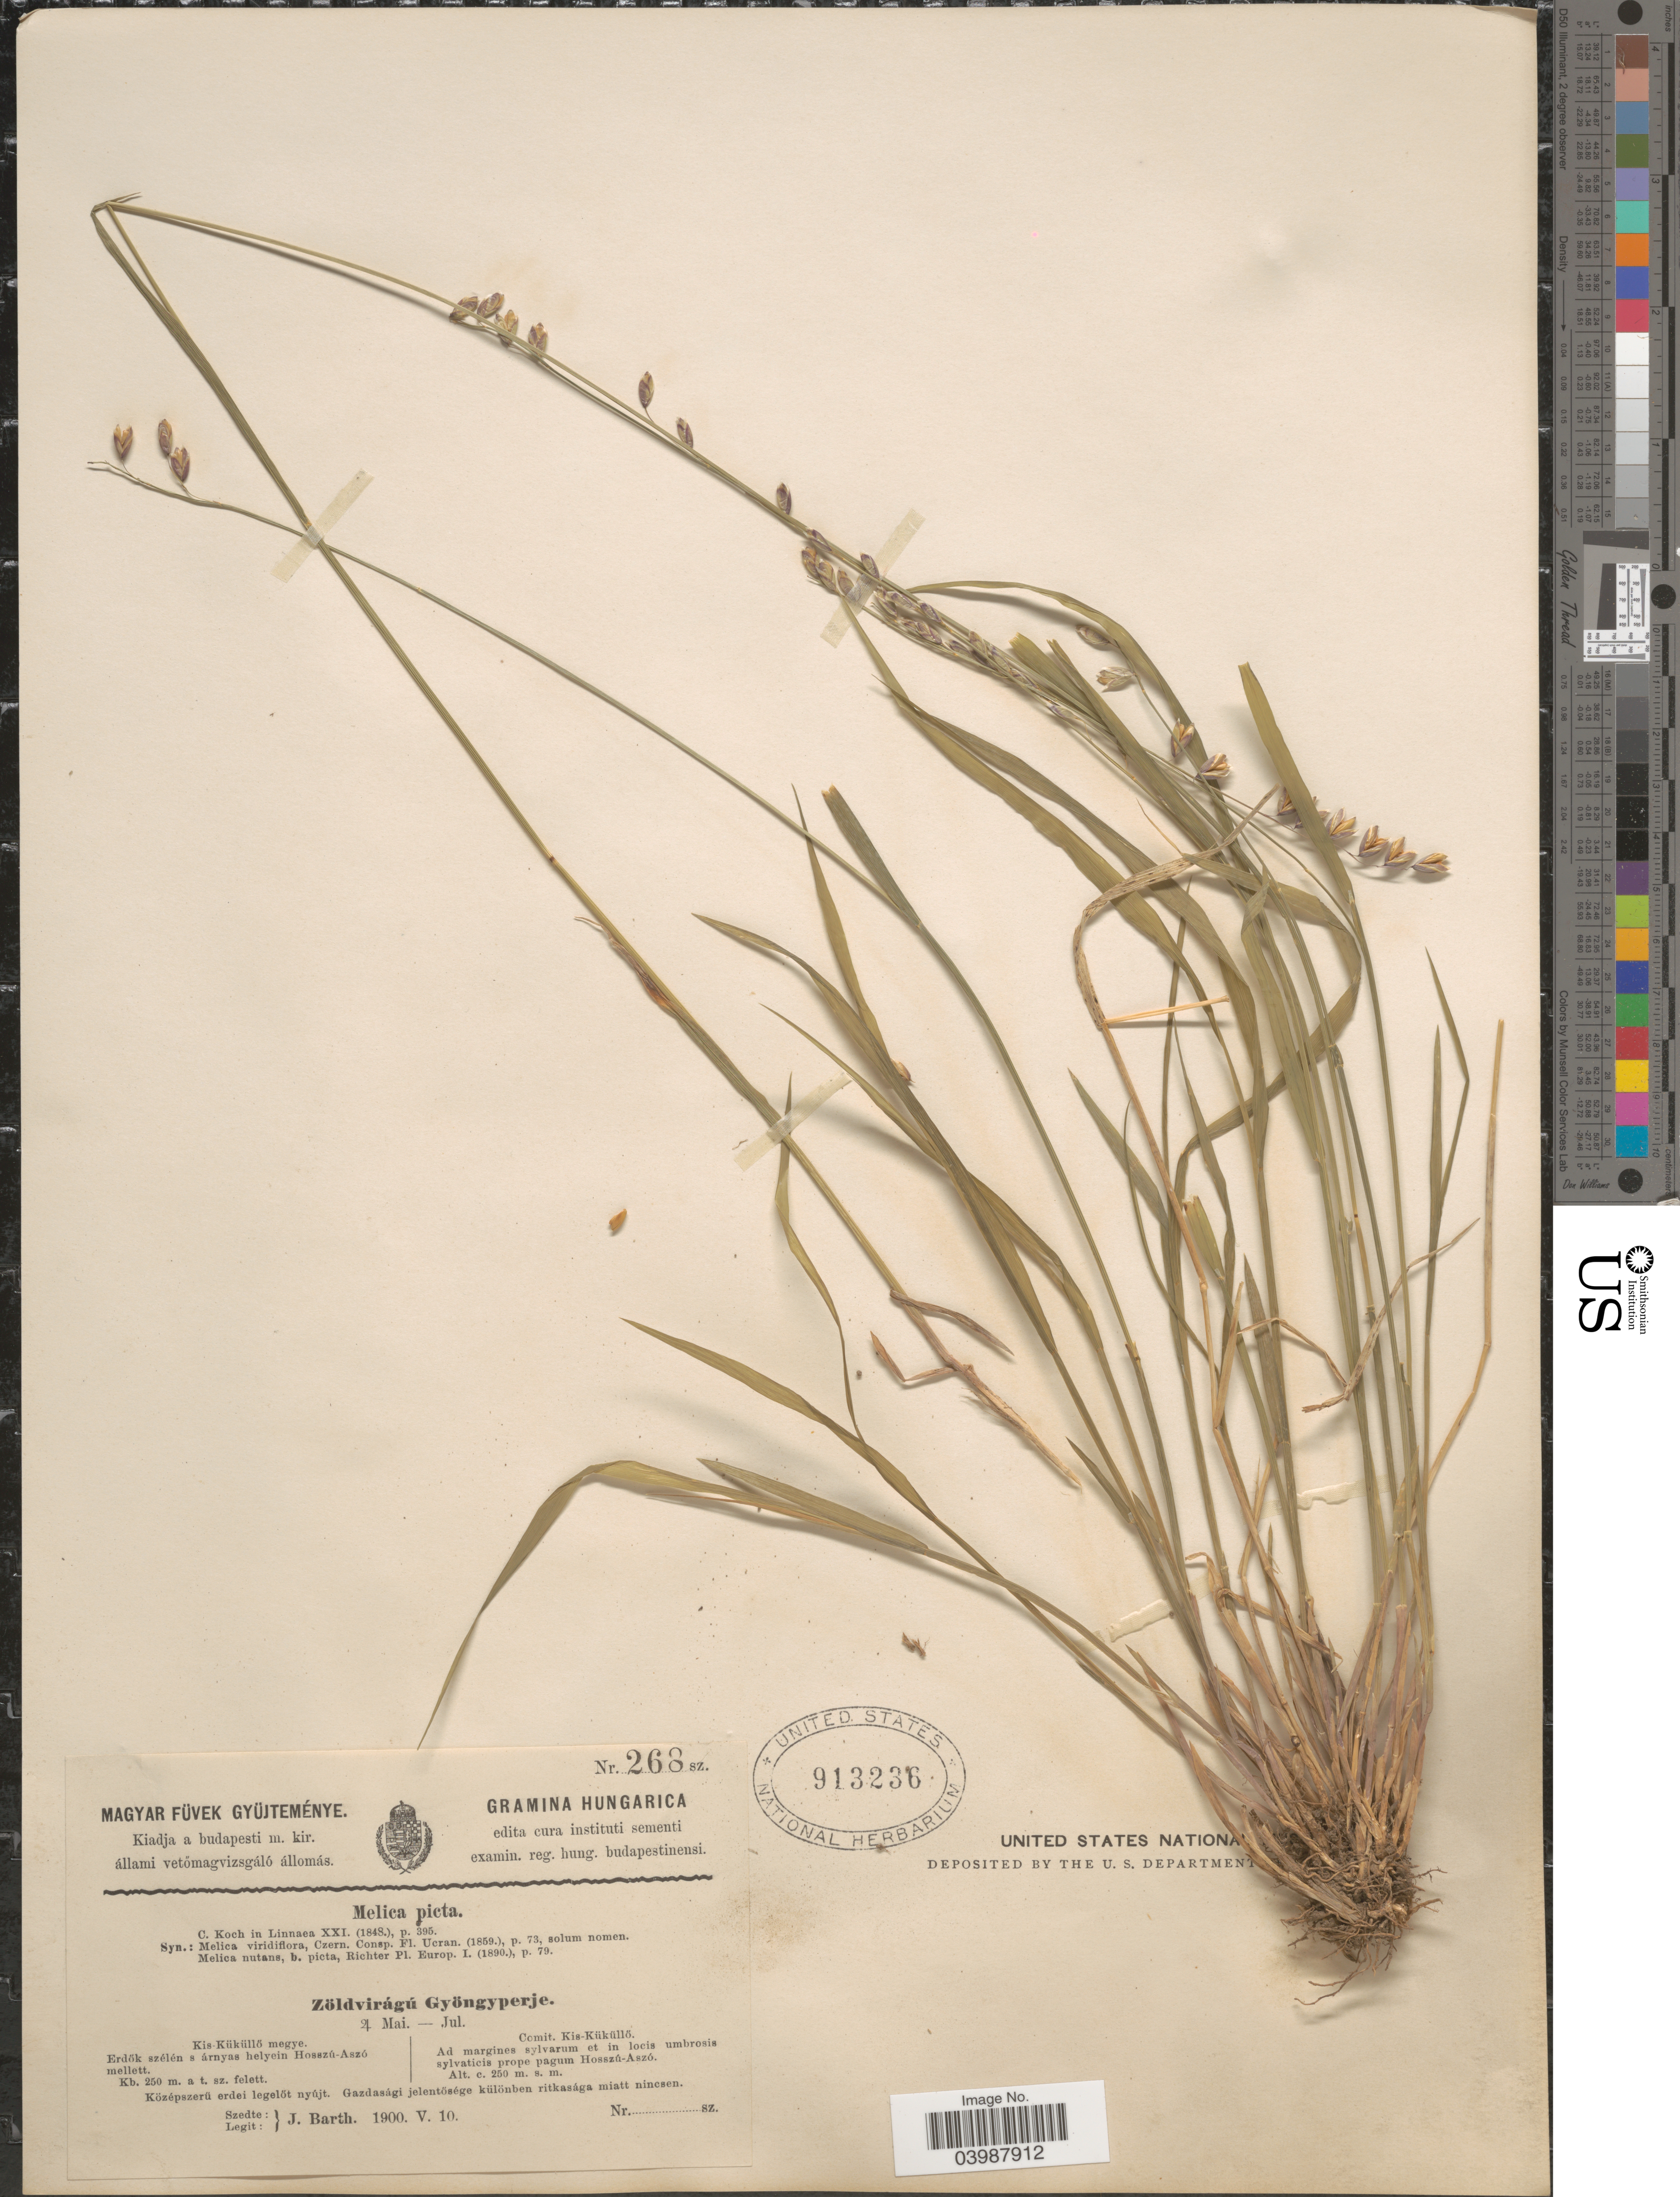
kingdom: Plantae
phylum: Tracheophyta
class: Liliopsida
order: Poales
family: Poaceae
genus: Melica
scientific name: Melica picta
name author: K. Koch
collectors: J. Barth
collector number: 268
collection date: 1900-05-10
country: Hungary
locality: Comit. Kis-Küküllö. Ad margines sylvarum et in locis umbrosis sylvaticis prope pagum Hosszú-Aszó.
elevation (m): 250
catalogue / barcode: US 913236